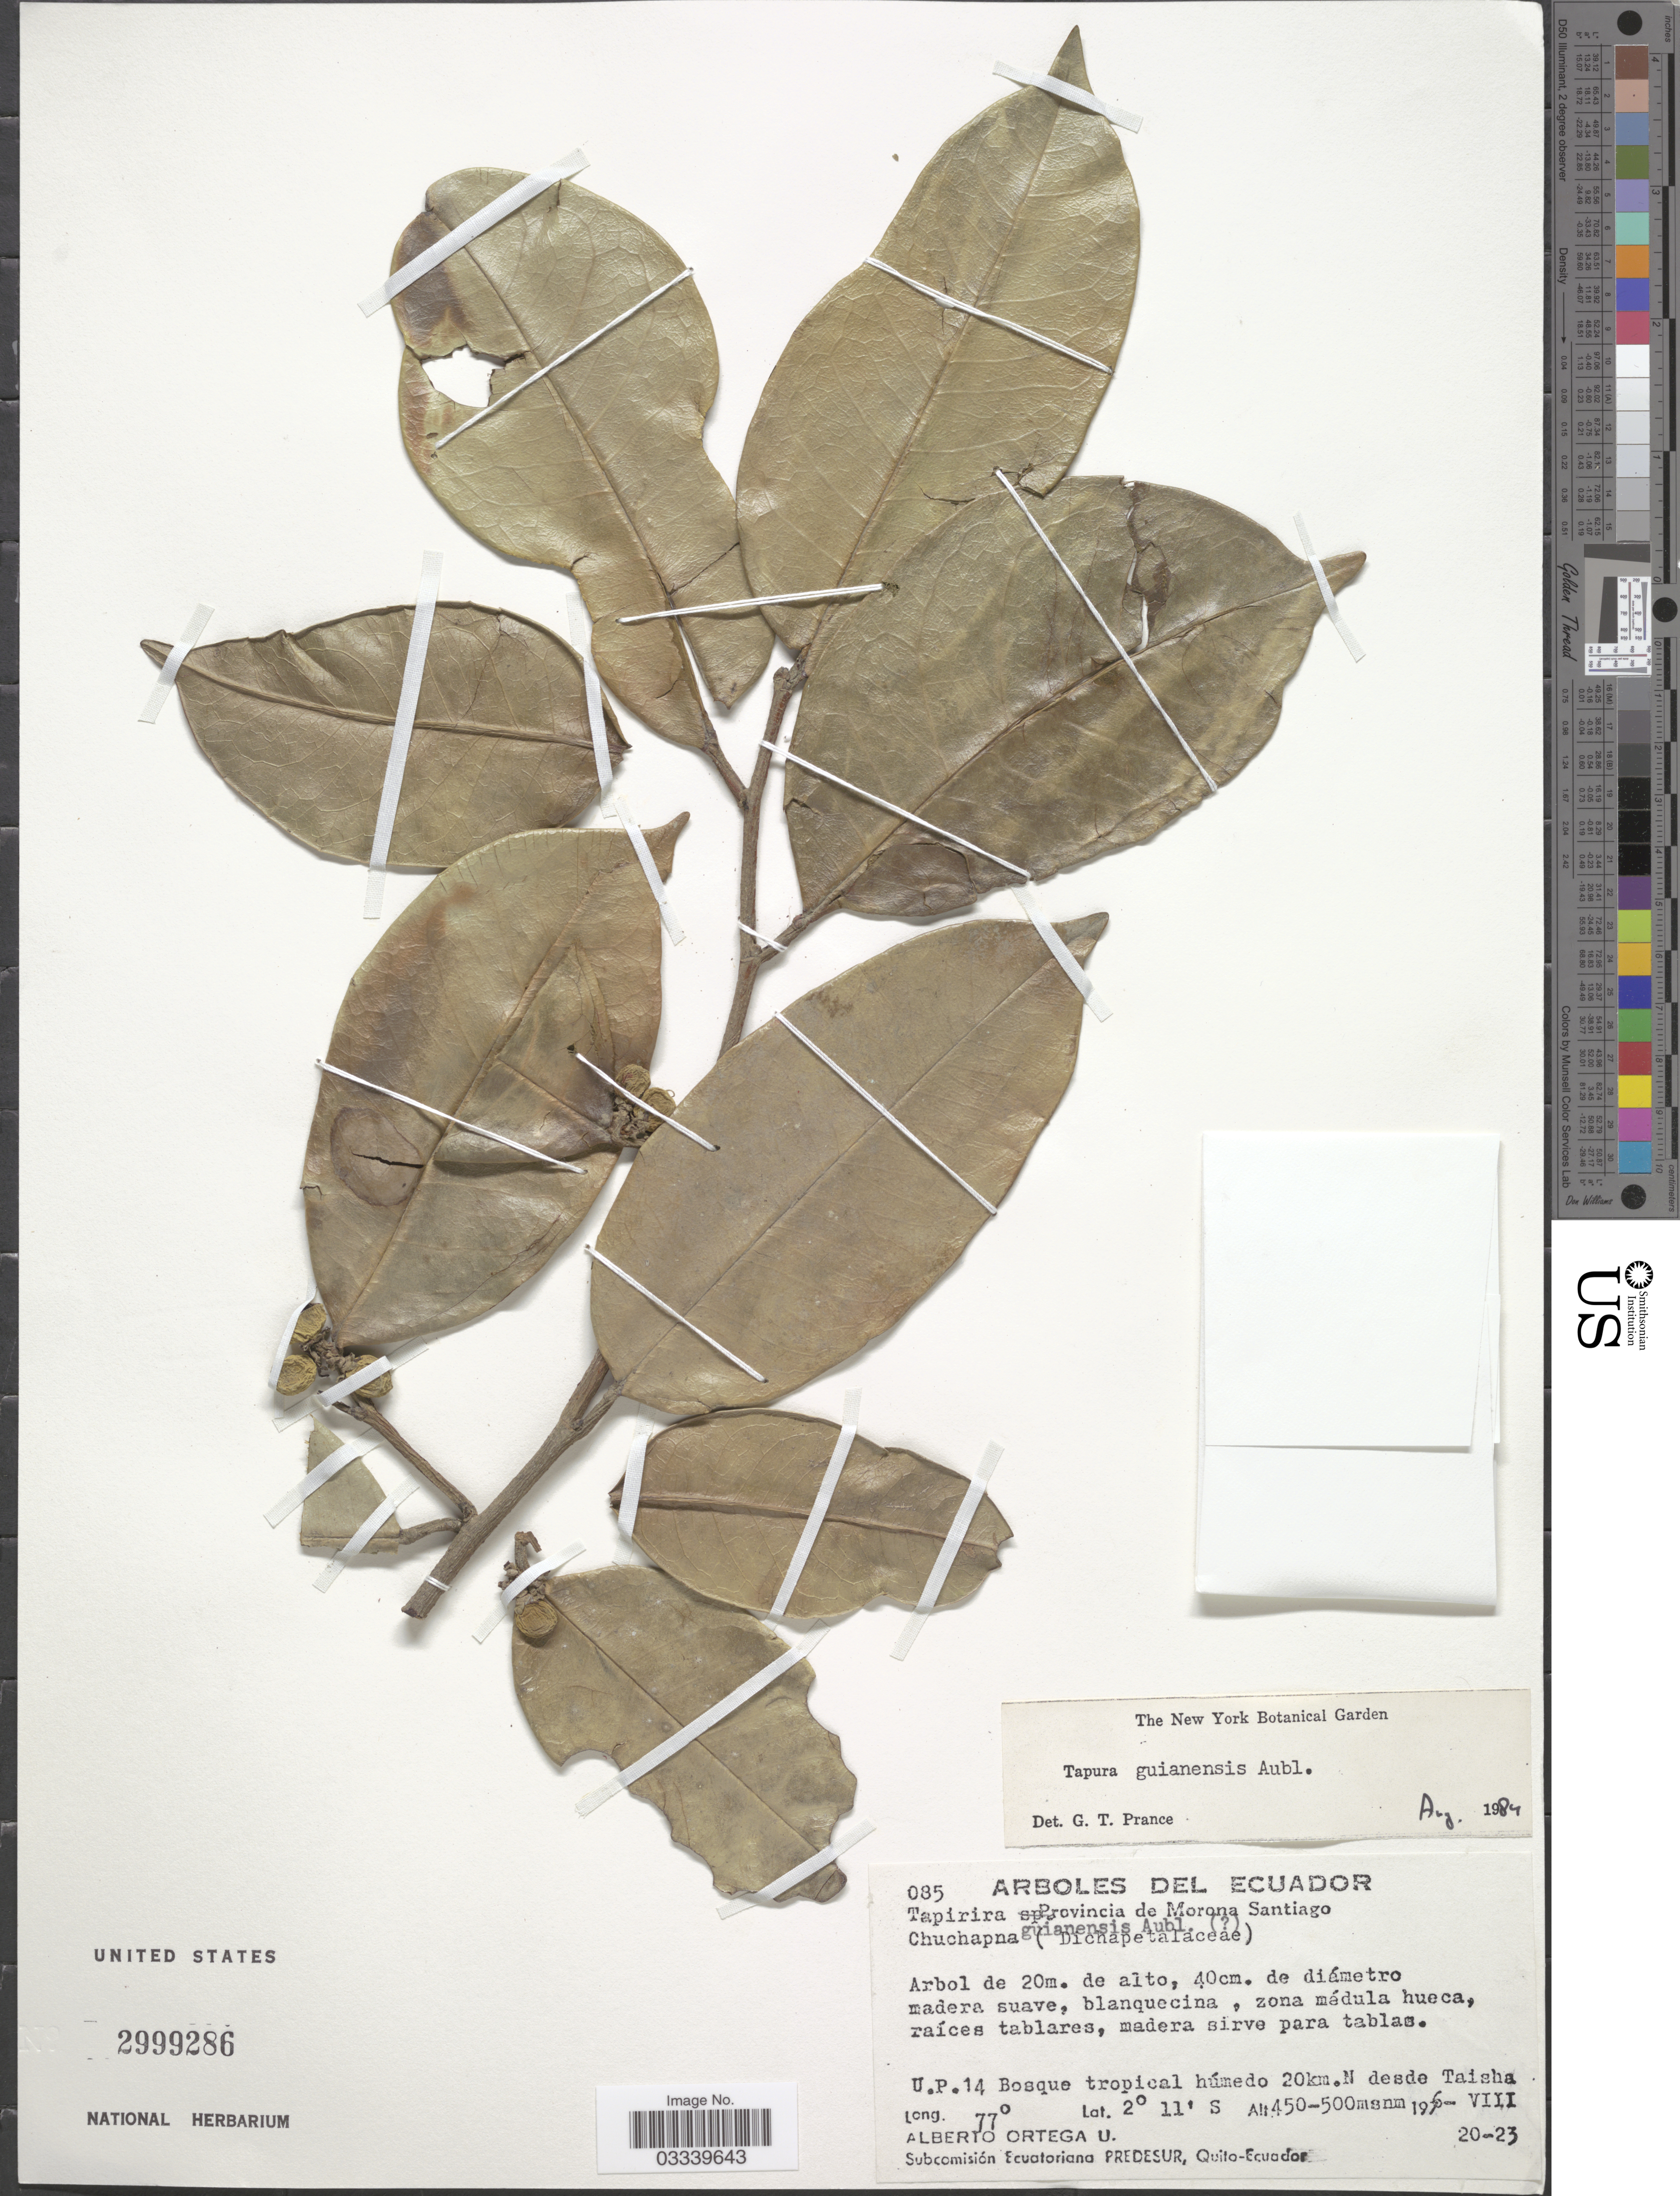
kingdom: Plantae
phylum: Tracheophyta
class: Magnoliopsida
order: Malpighiales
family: Dichapetalaceae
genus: Tapura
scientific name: Tapura guianensis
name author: Aubl.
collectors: A. T. Ortega U.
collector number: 085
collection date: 1976-08-20/1976-08-23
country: Ecuador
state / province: Morona-Santiago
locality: U.P. 14 Bosque tropical húmedo 20Km N desde Taisha.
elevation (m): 450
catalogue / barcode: US 2999286